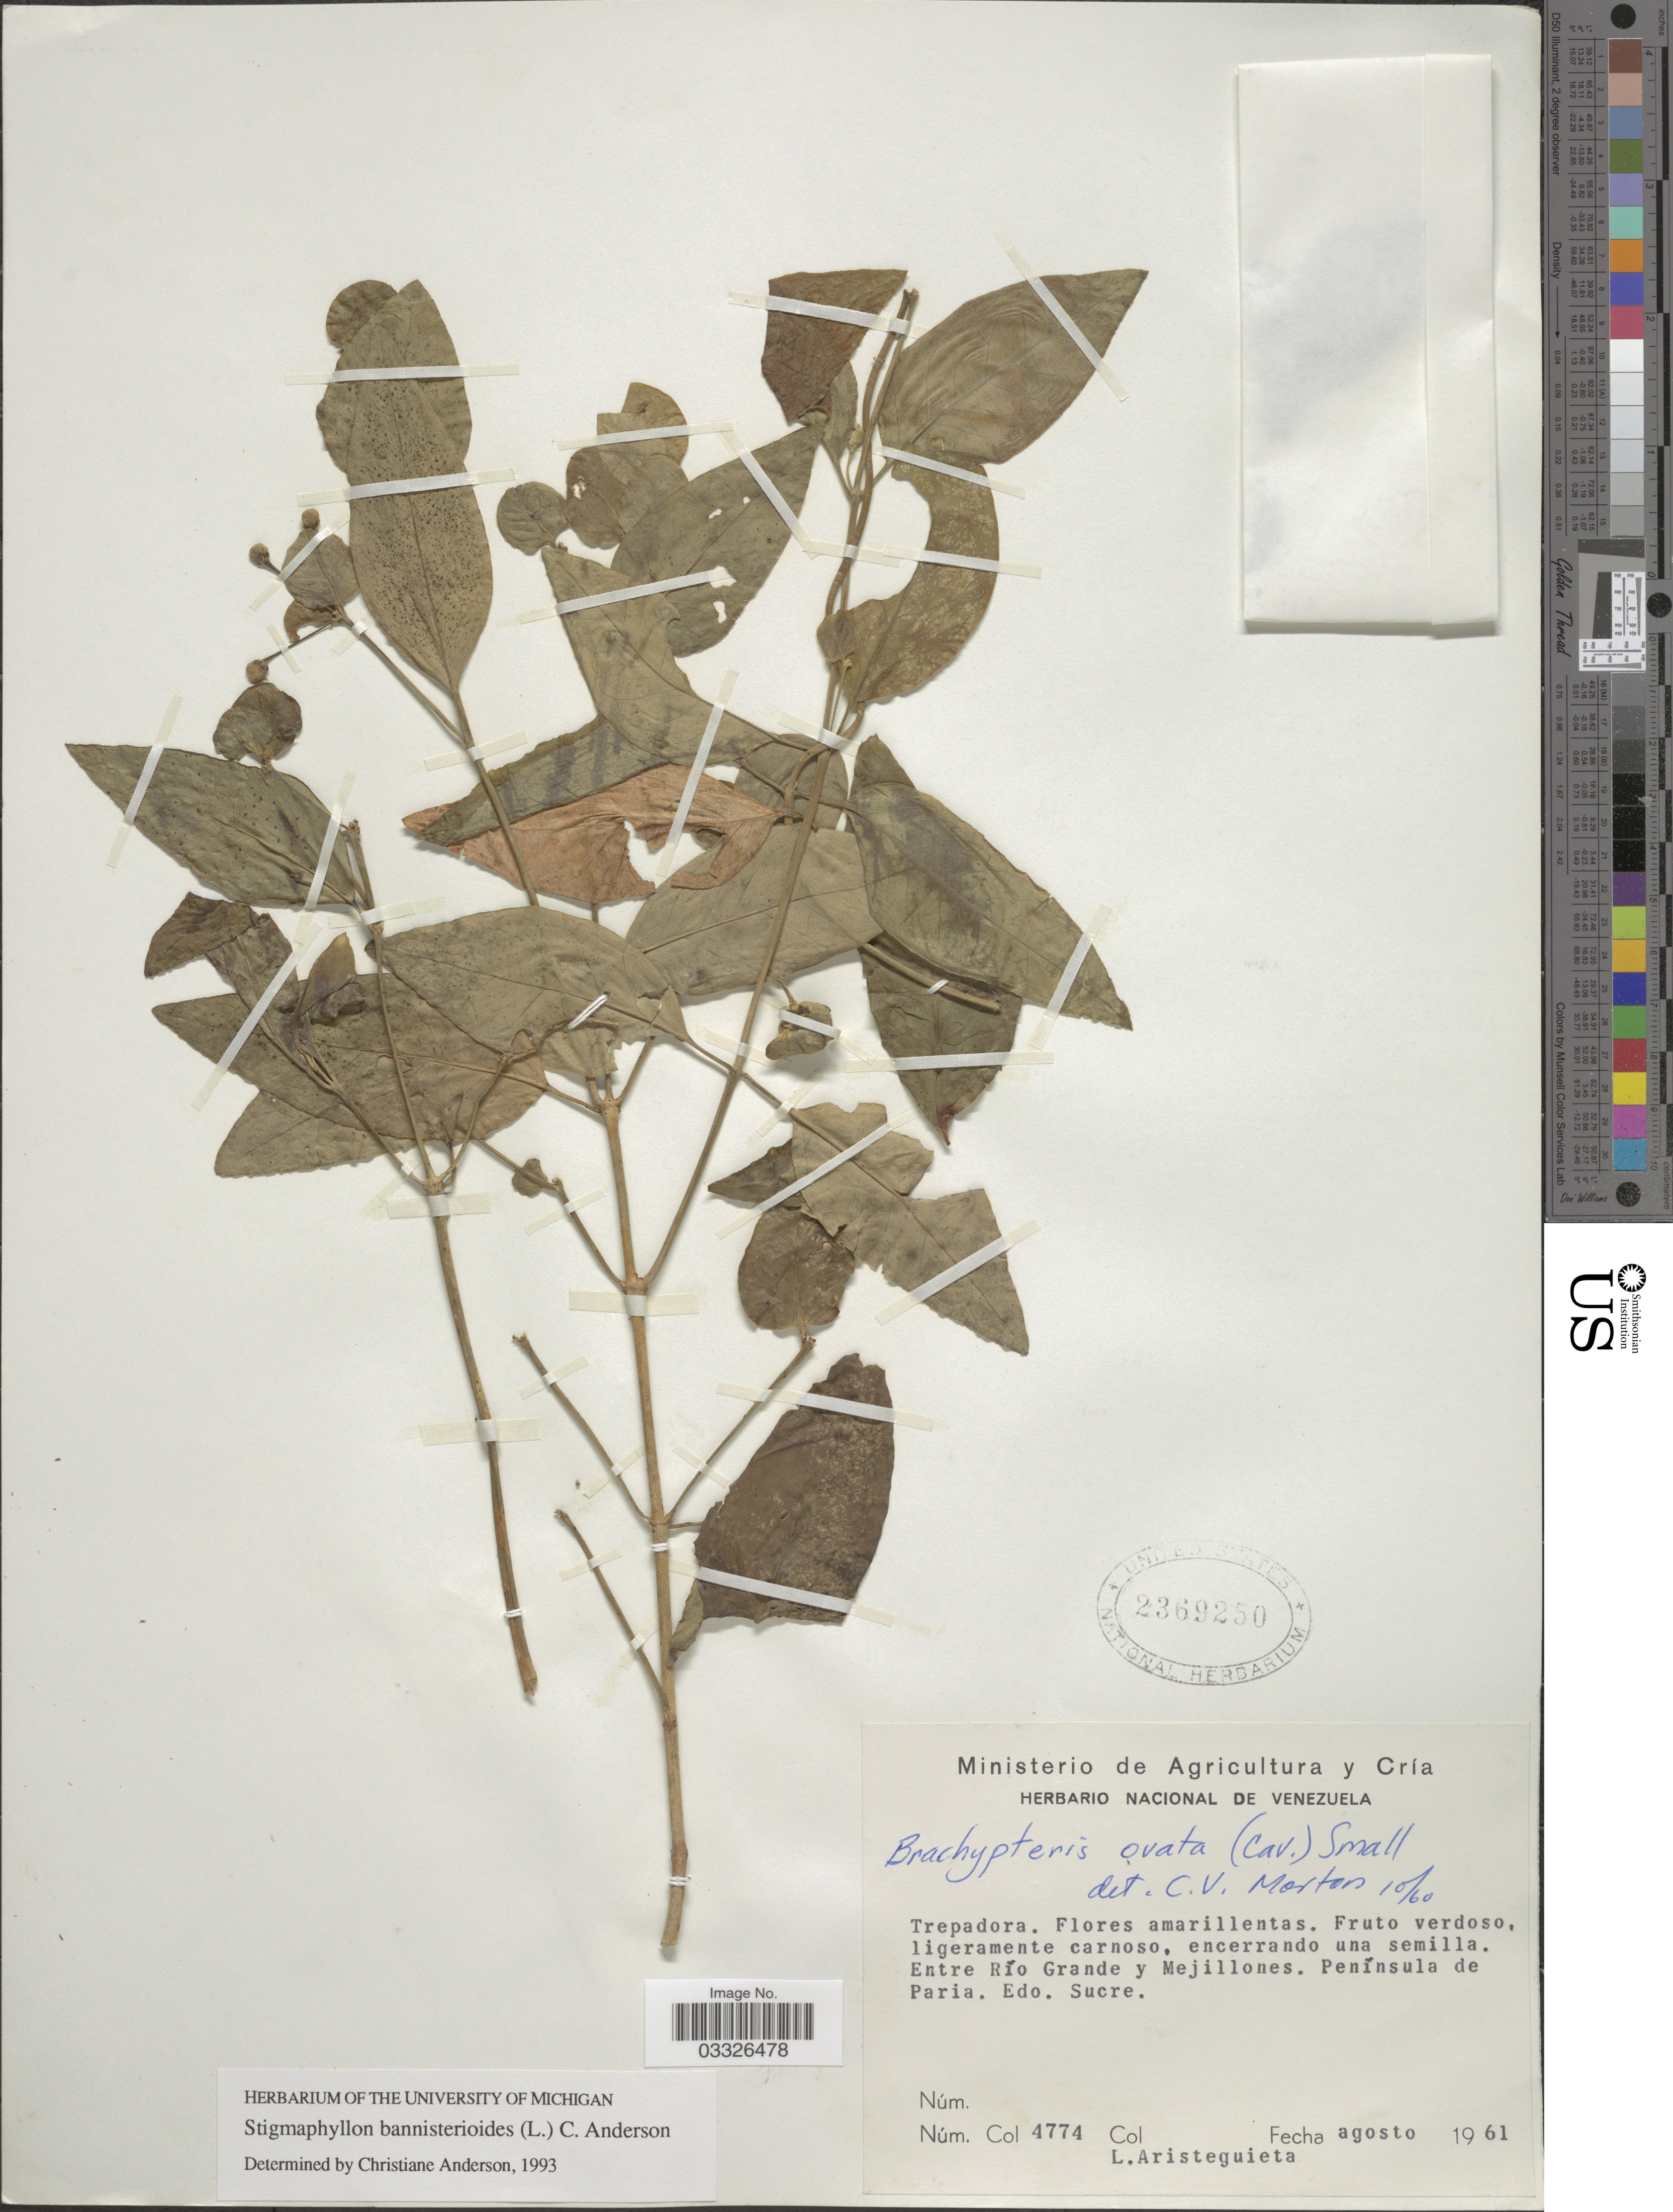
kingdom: Plantae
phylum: Tracheophyta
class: Magnoliopsida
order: Malpighiales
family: Malpighiaceae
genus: Stigmaphyllon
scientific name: Stigmaphyllon bannisterioides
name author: (L.) C.E. Anderson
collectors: L. Aristeguieta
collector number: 4774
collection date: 1961-08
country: Venezuela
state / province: Sucre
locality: Entre Río Grande y Mejillones. Península de Paria.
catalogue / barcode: US 2369250